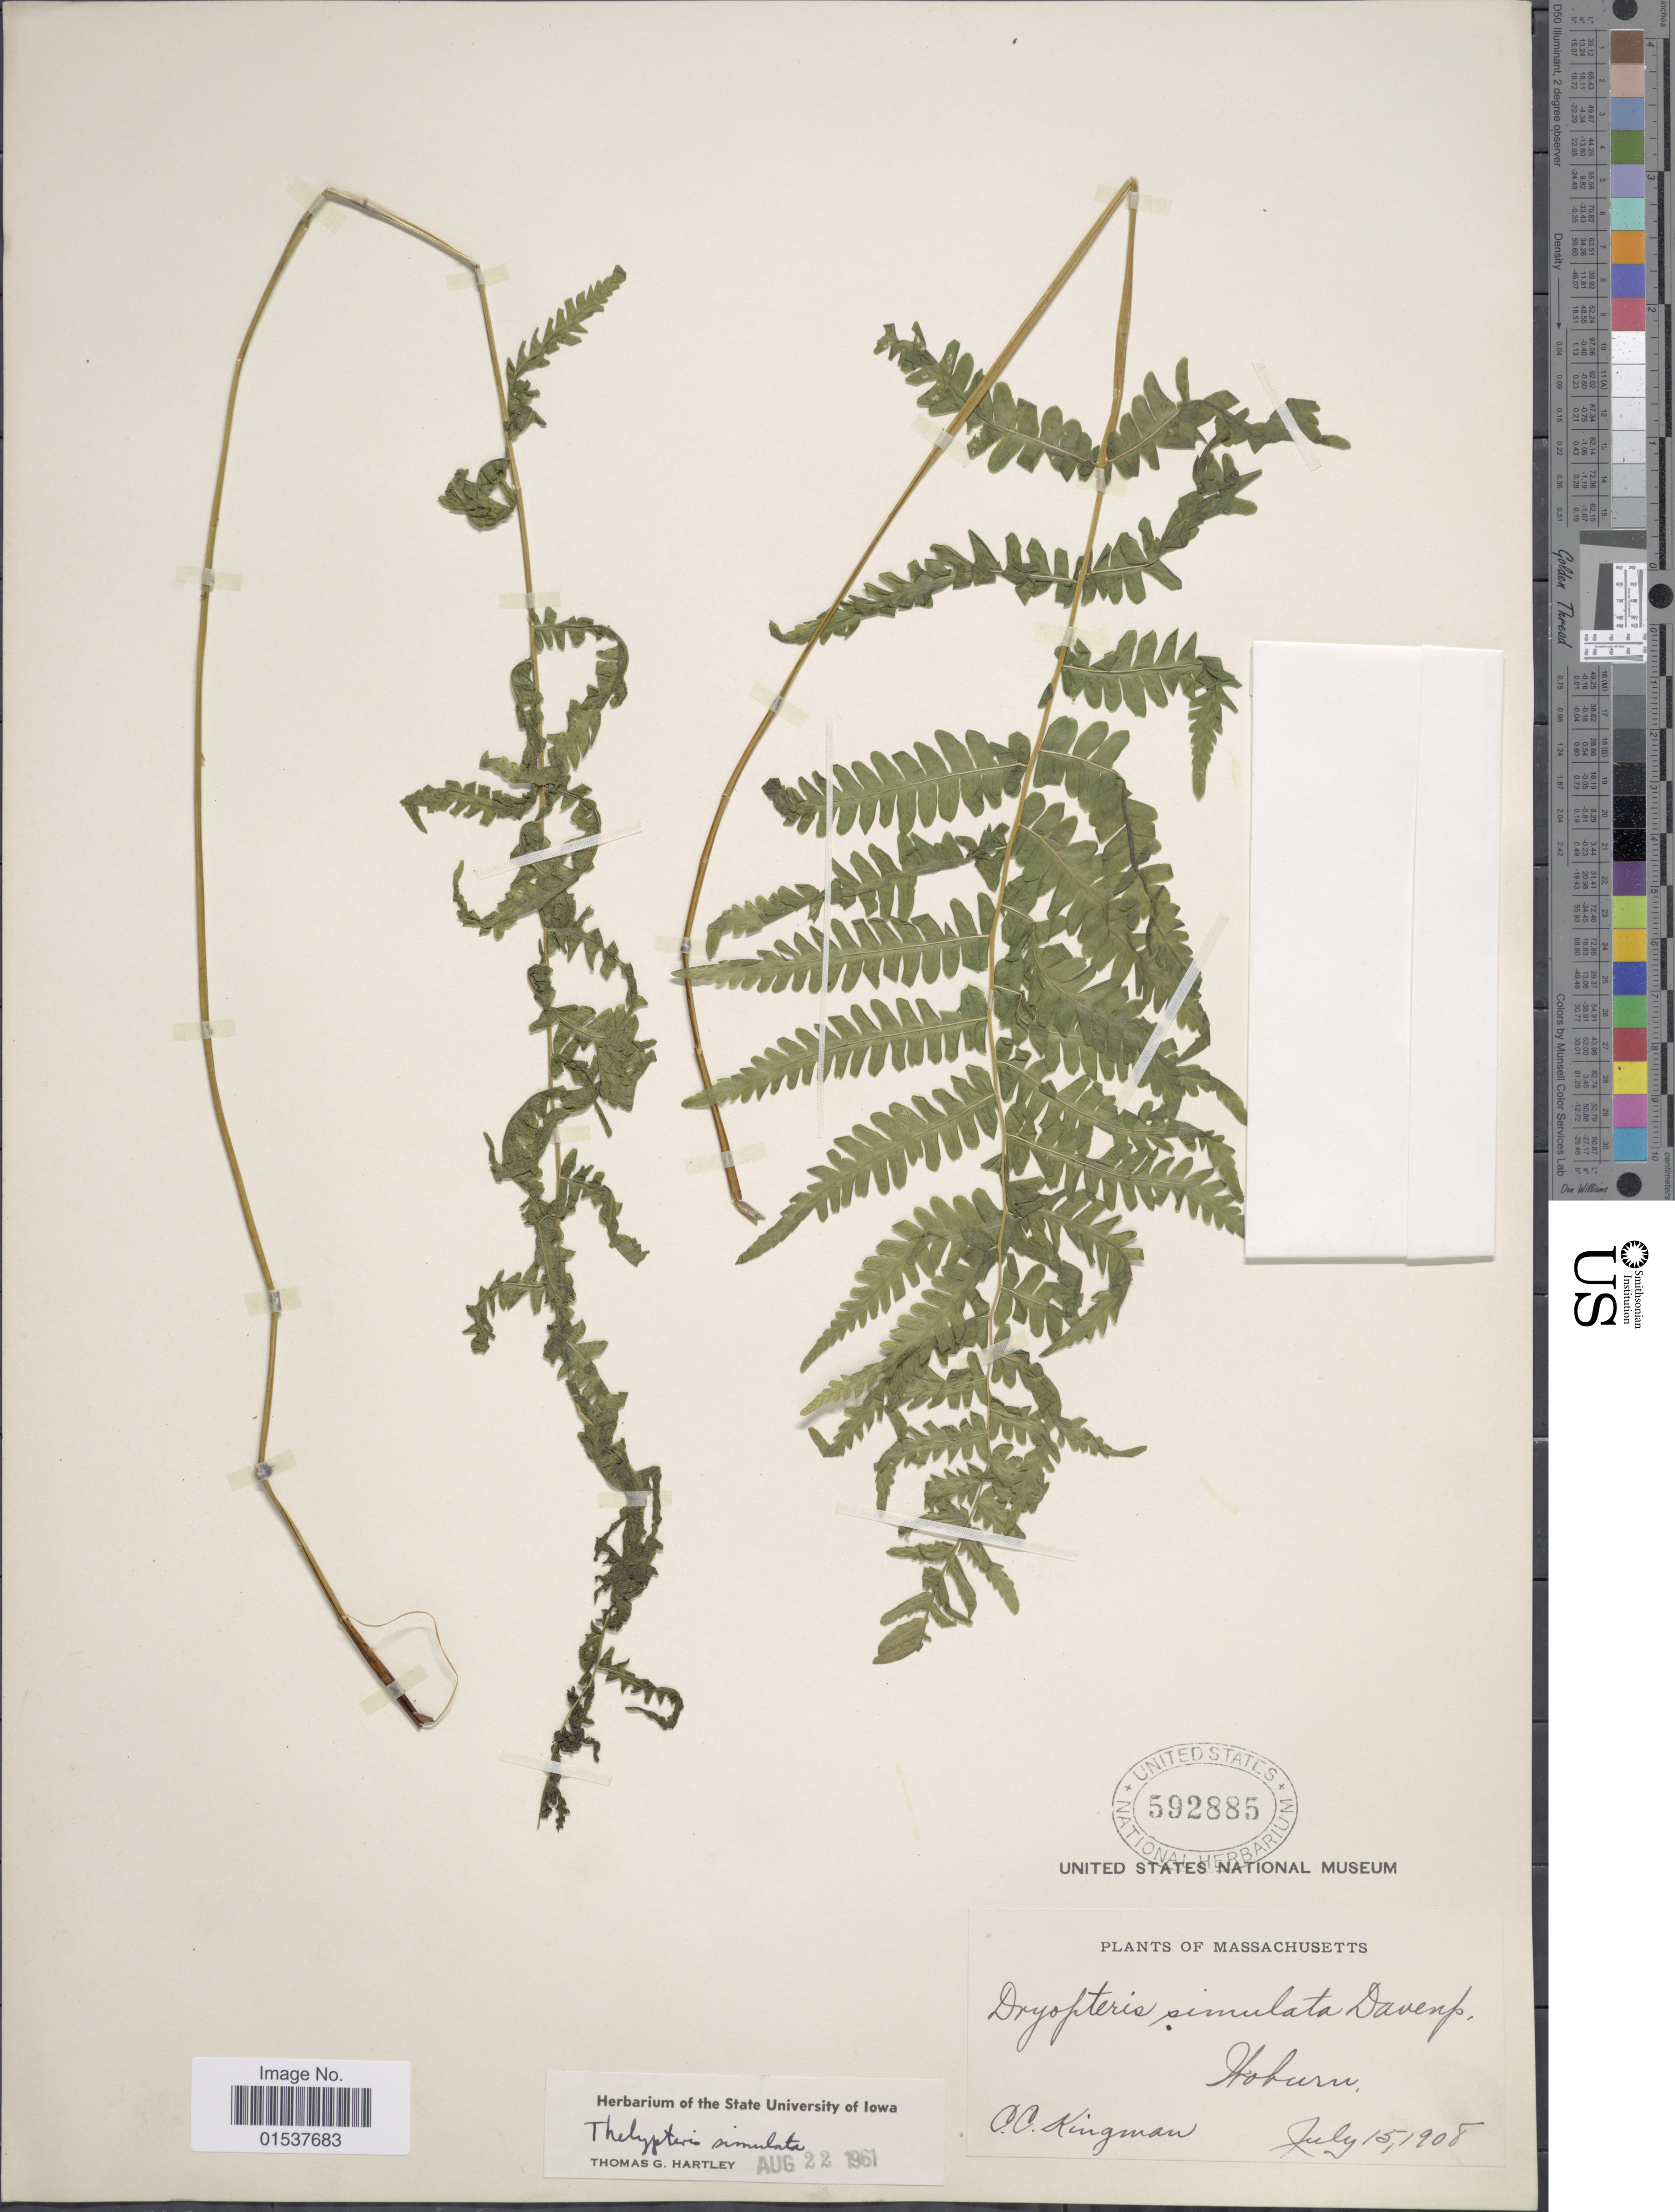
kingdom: Plantae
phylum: Tracheophyta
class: Polypodiopsida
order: Polypodiales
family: Thelypteridaceae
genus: Parathelypteris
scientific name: Parathelypteris simulata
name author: (Davenp.) Holttum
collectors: C. Kingman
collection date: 1908-07-15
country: United States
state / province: Massachusetts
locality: Woburn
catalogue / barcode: US 592885